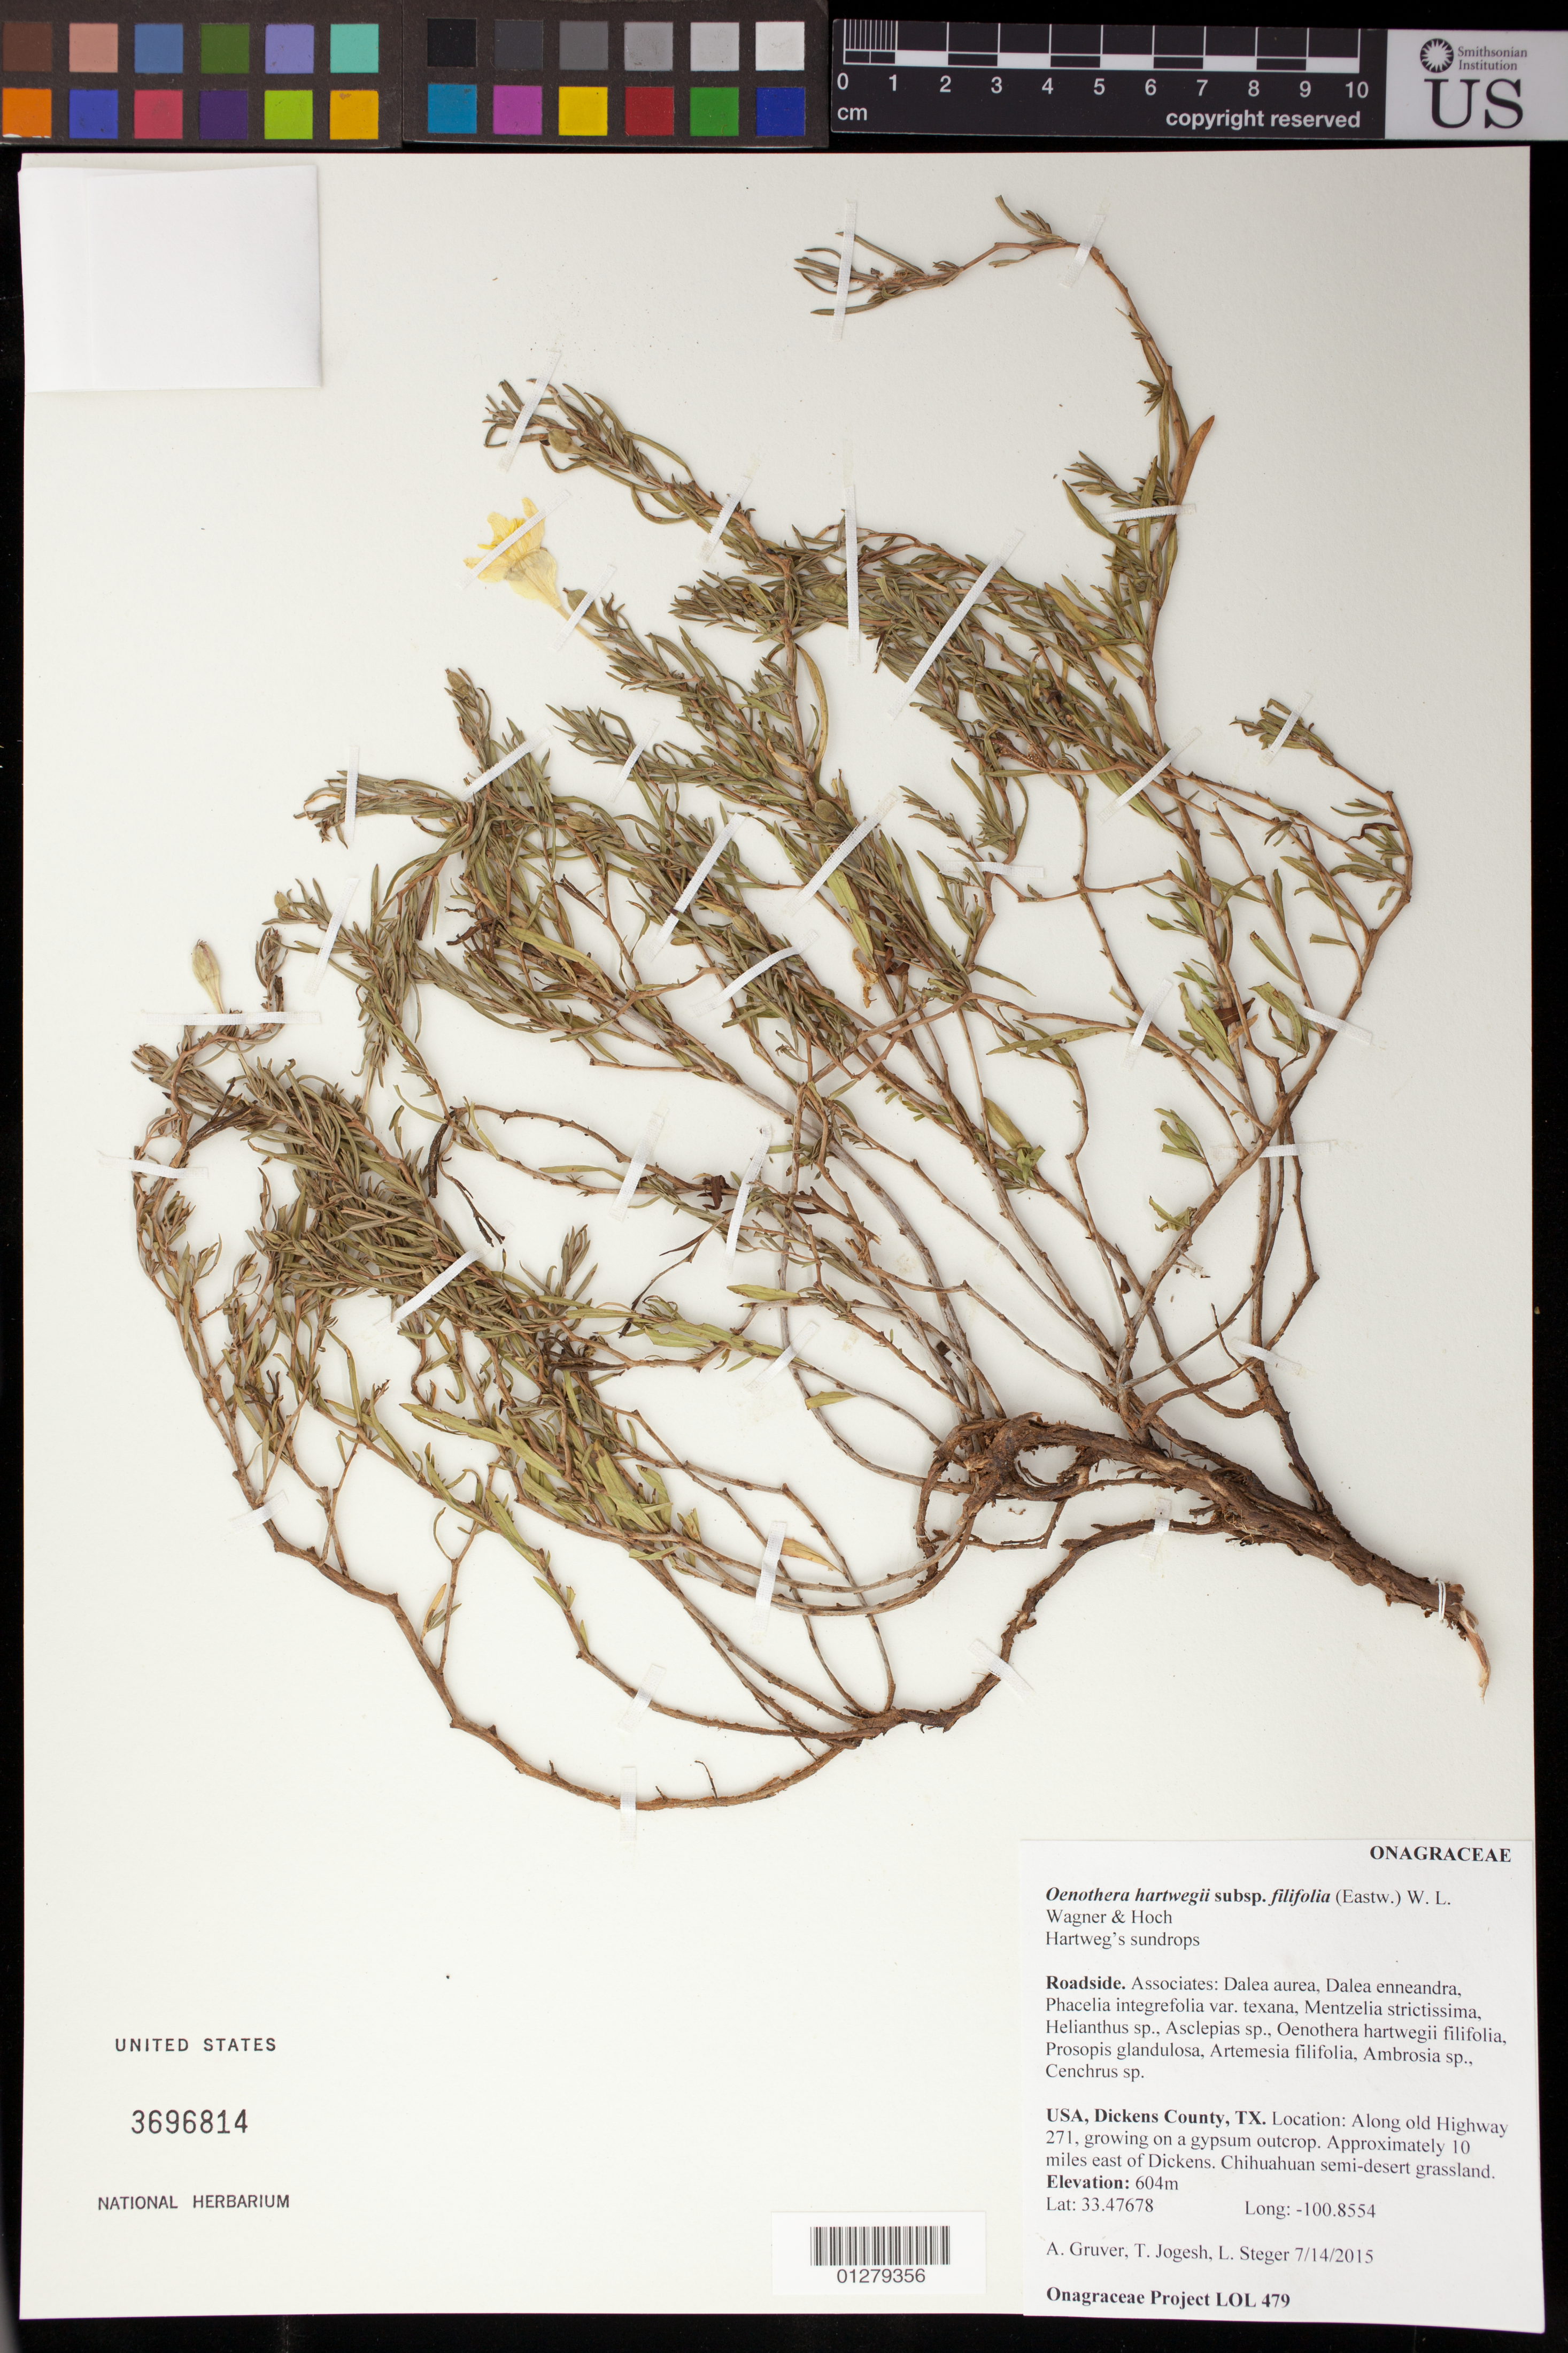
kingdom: Plantae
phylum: Tracheophyta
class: Magnoliopsida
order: Myrtales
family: Onagraceae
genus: Oenothera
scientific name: Oenothera hartwegii subsp. pubescens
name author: (A. Gray) W.L. Wagner & Hoch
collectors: T. Jojesh, A. Gruver, L. Steger & T. Tate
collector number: LOL 479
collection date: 2015-07-14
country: United States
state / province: Texas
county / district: Dickens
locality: Along old Highway 271, growing on a gypsum outcrop. Approximately 10 miles east of Dickens.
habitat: Chihuahuan semi-desert grassland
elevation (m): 604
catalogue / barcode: US 3696814